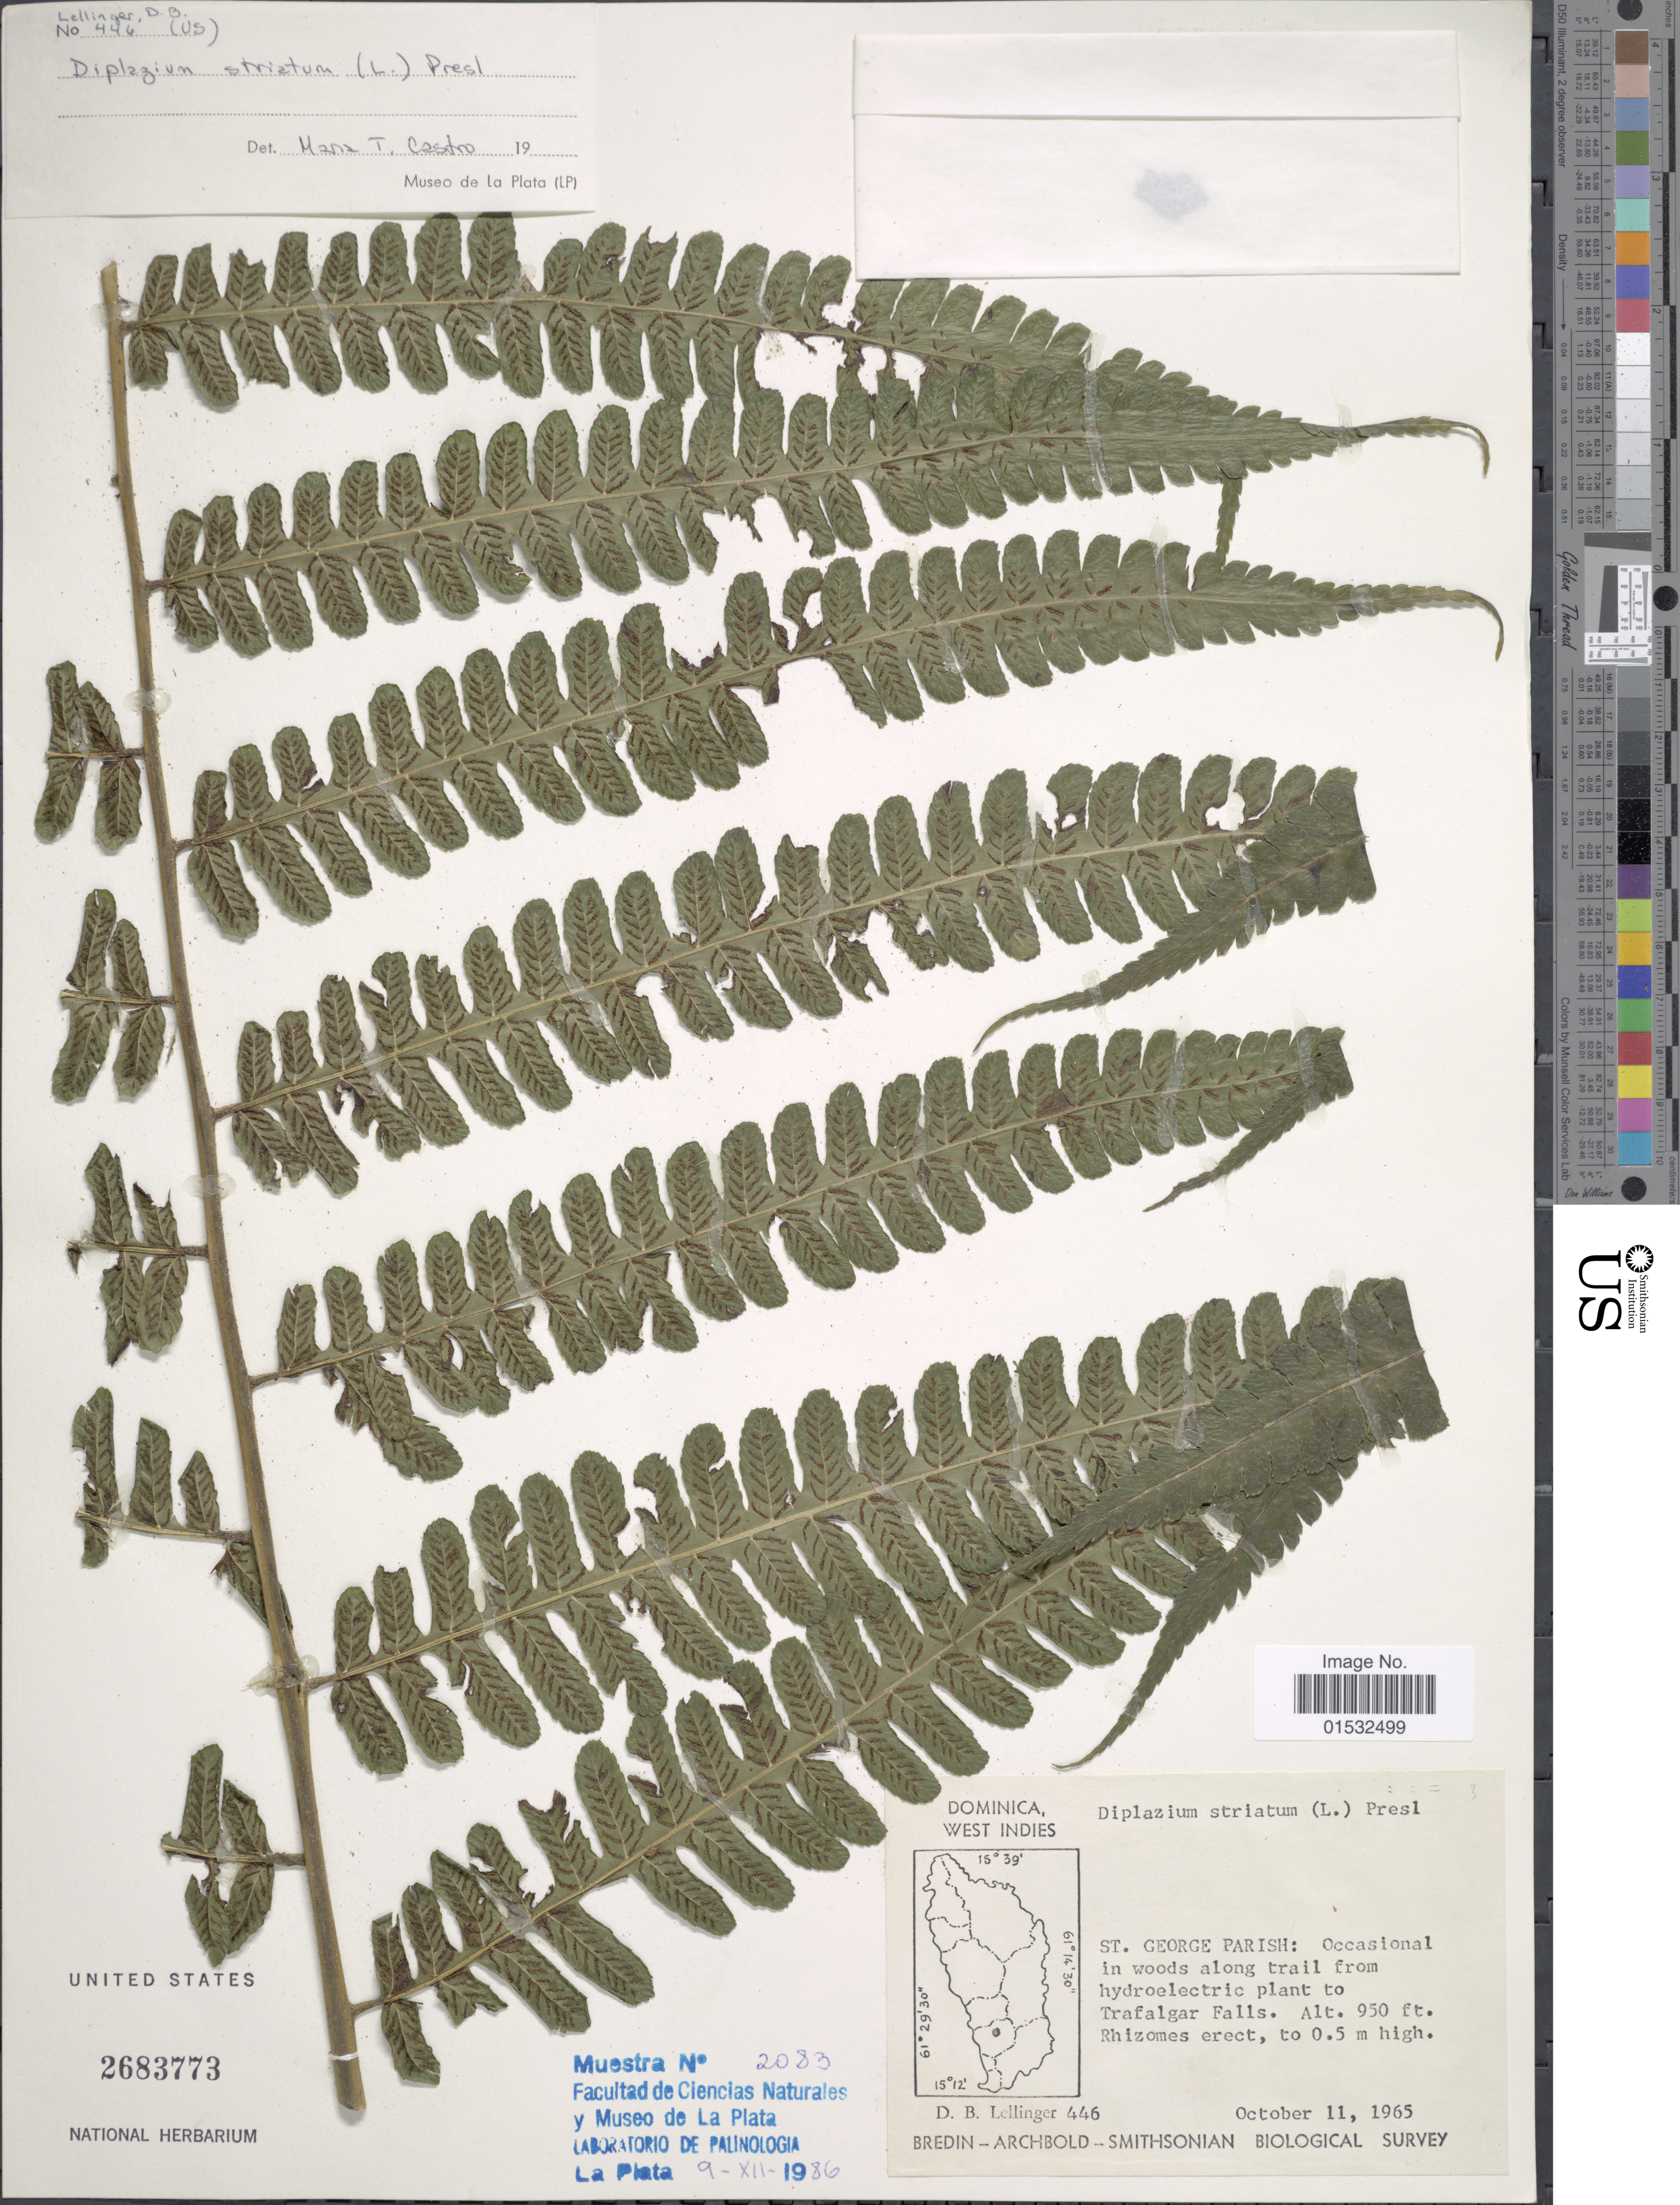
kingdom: Plantae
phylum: Tracheophyta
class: Polypodiopsida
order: Polypodiales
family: Athyriaceae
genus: Diplazium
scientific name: Diplazium striatum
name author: (L.) C. Presl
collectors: D. B. Lellinger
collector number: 446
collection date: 1965-10-11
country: Dominica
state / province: St. George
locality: St. George Parish: Occasional in woods along trail from hydroelectric plant to Trafalgar Falls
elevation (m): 290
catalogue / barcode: US 2683773